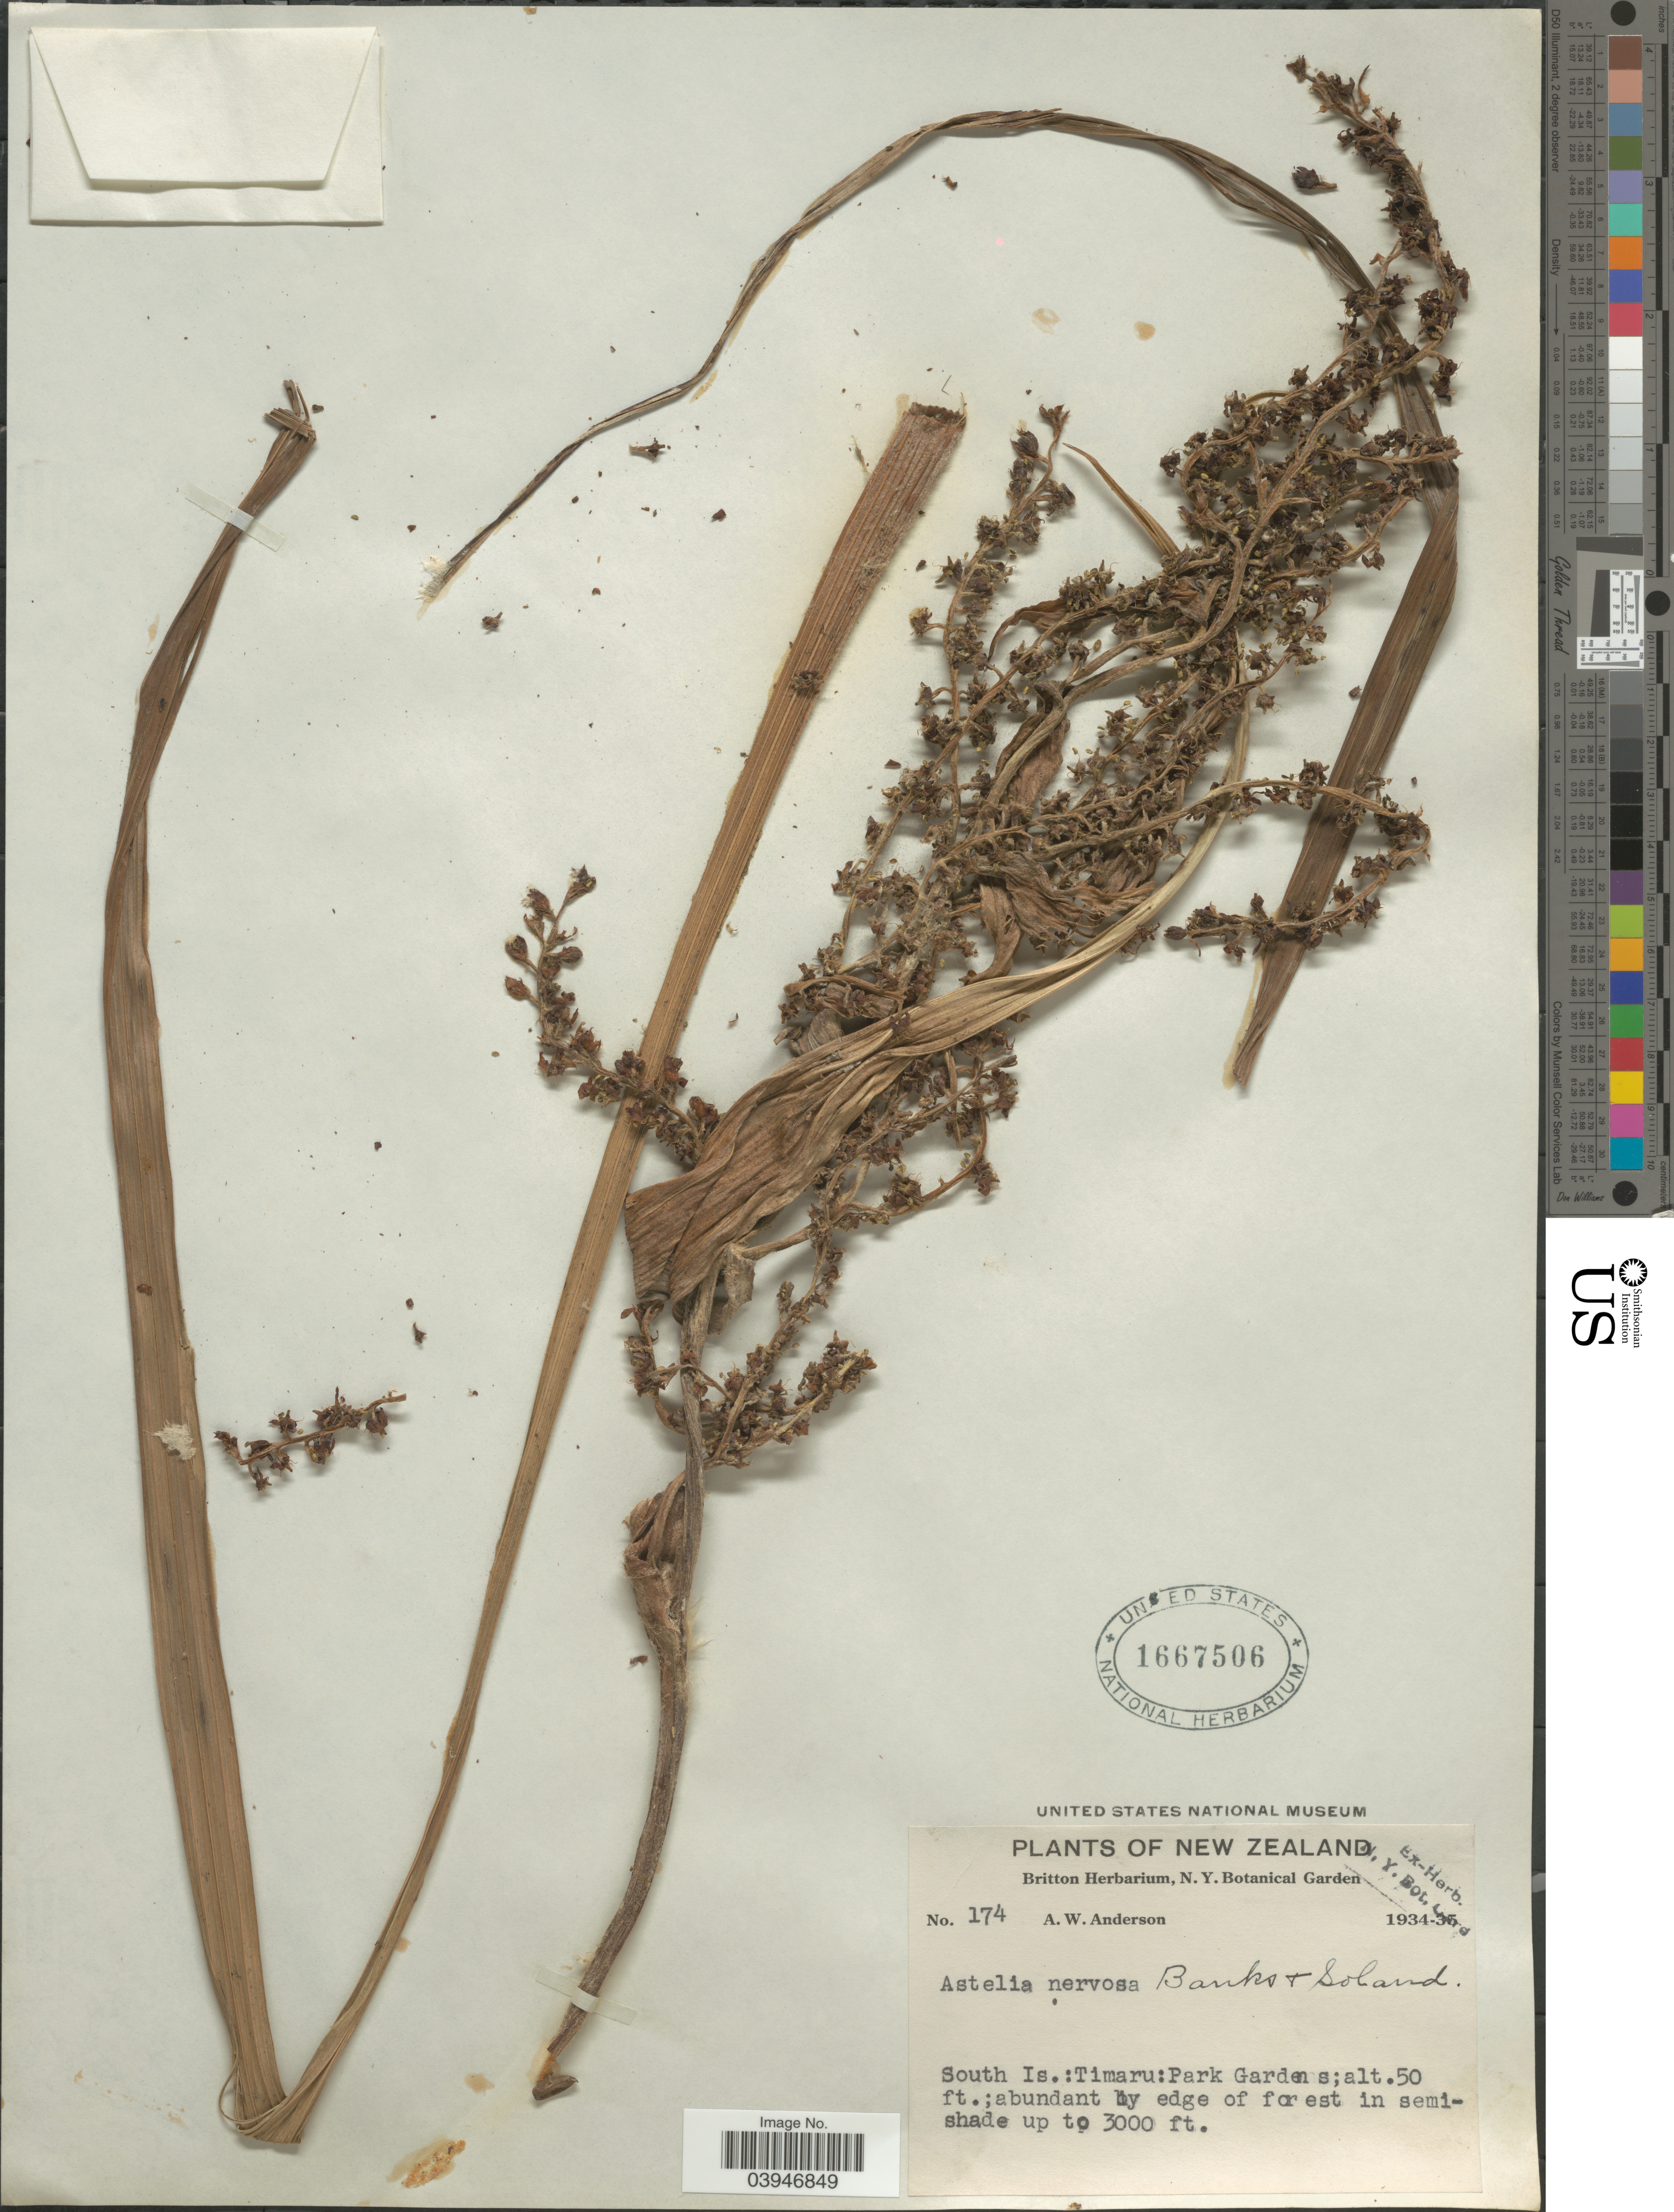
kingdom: Plantae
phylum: Tracheophyta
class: Liliopsida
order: Asparagales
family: Asteliaceae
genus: Astelia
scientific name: Astelia nervosa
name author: Banks & Sol. ex Hook. f.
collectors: A. W. Anderson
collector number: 174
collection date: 1934/1935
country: New Zealand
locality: South Is.:Timaru:Park Gardens.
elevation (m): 15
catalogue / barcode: US 1667506